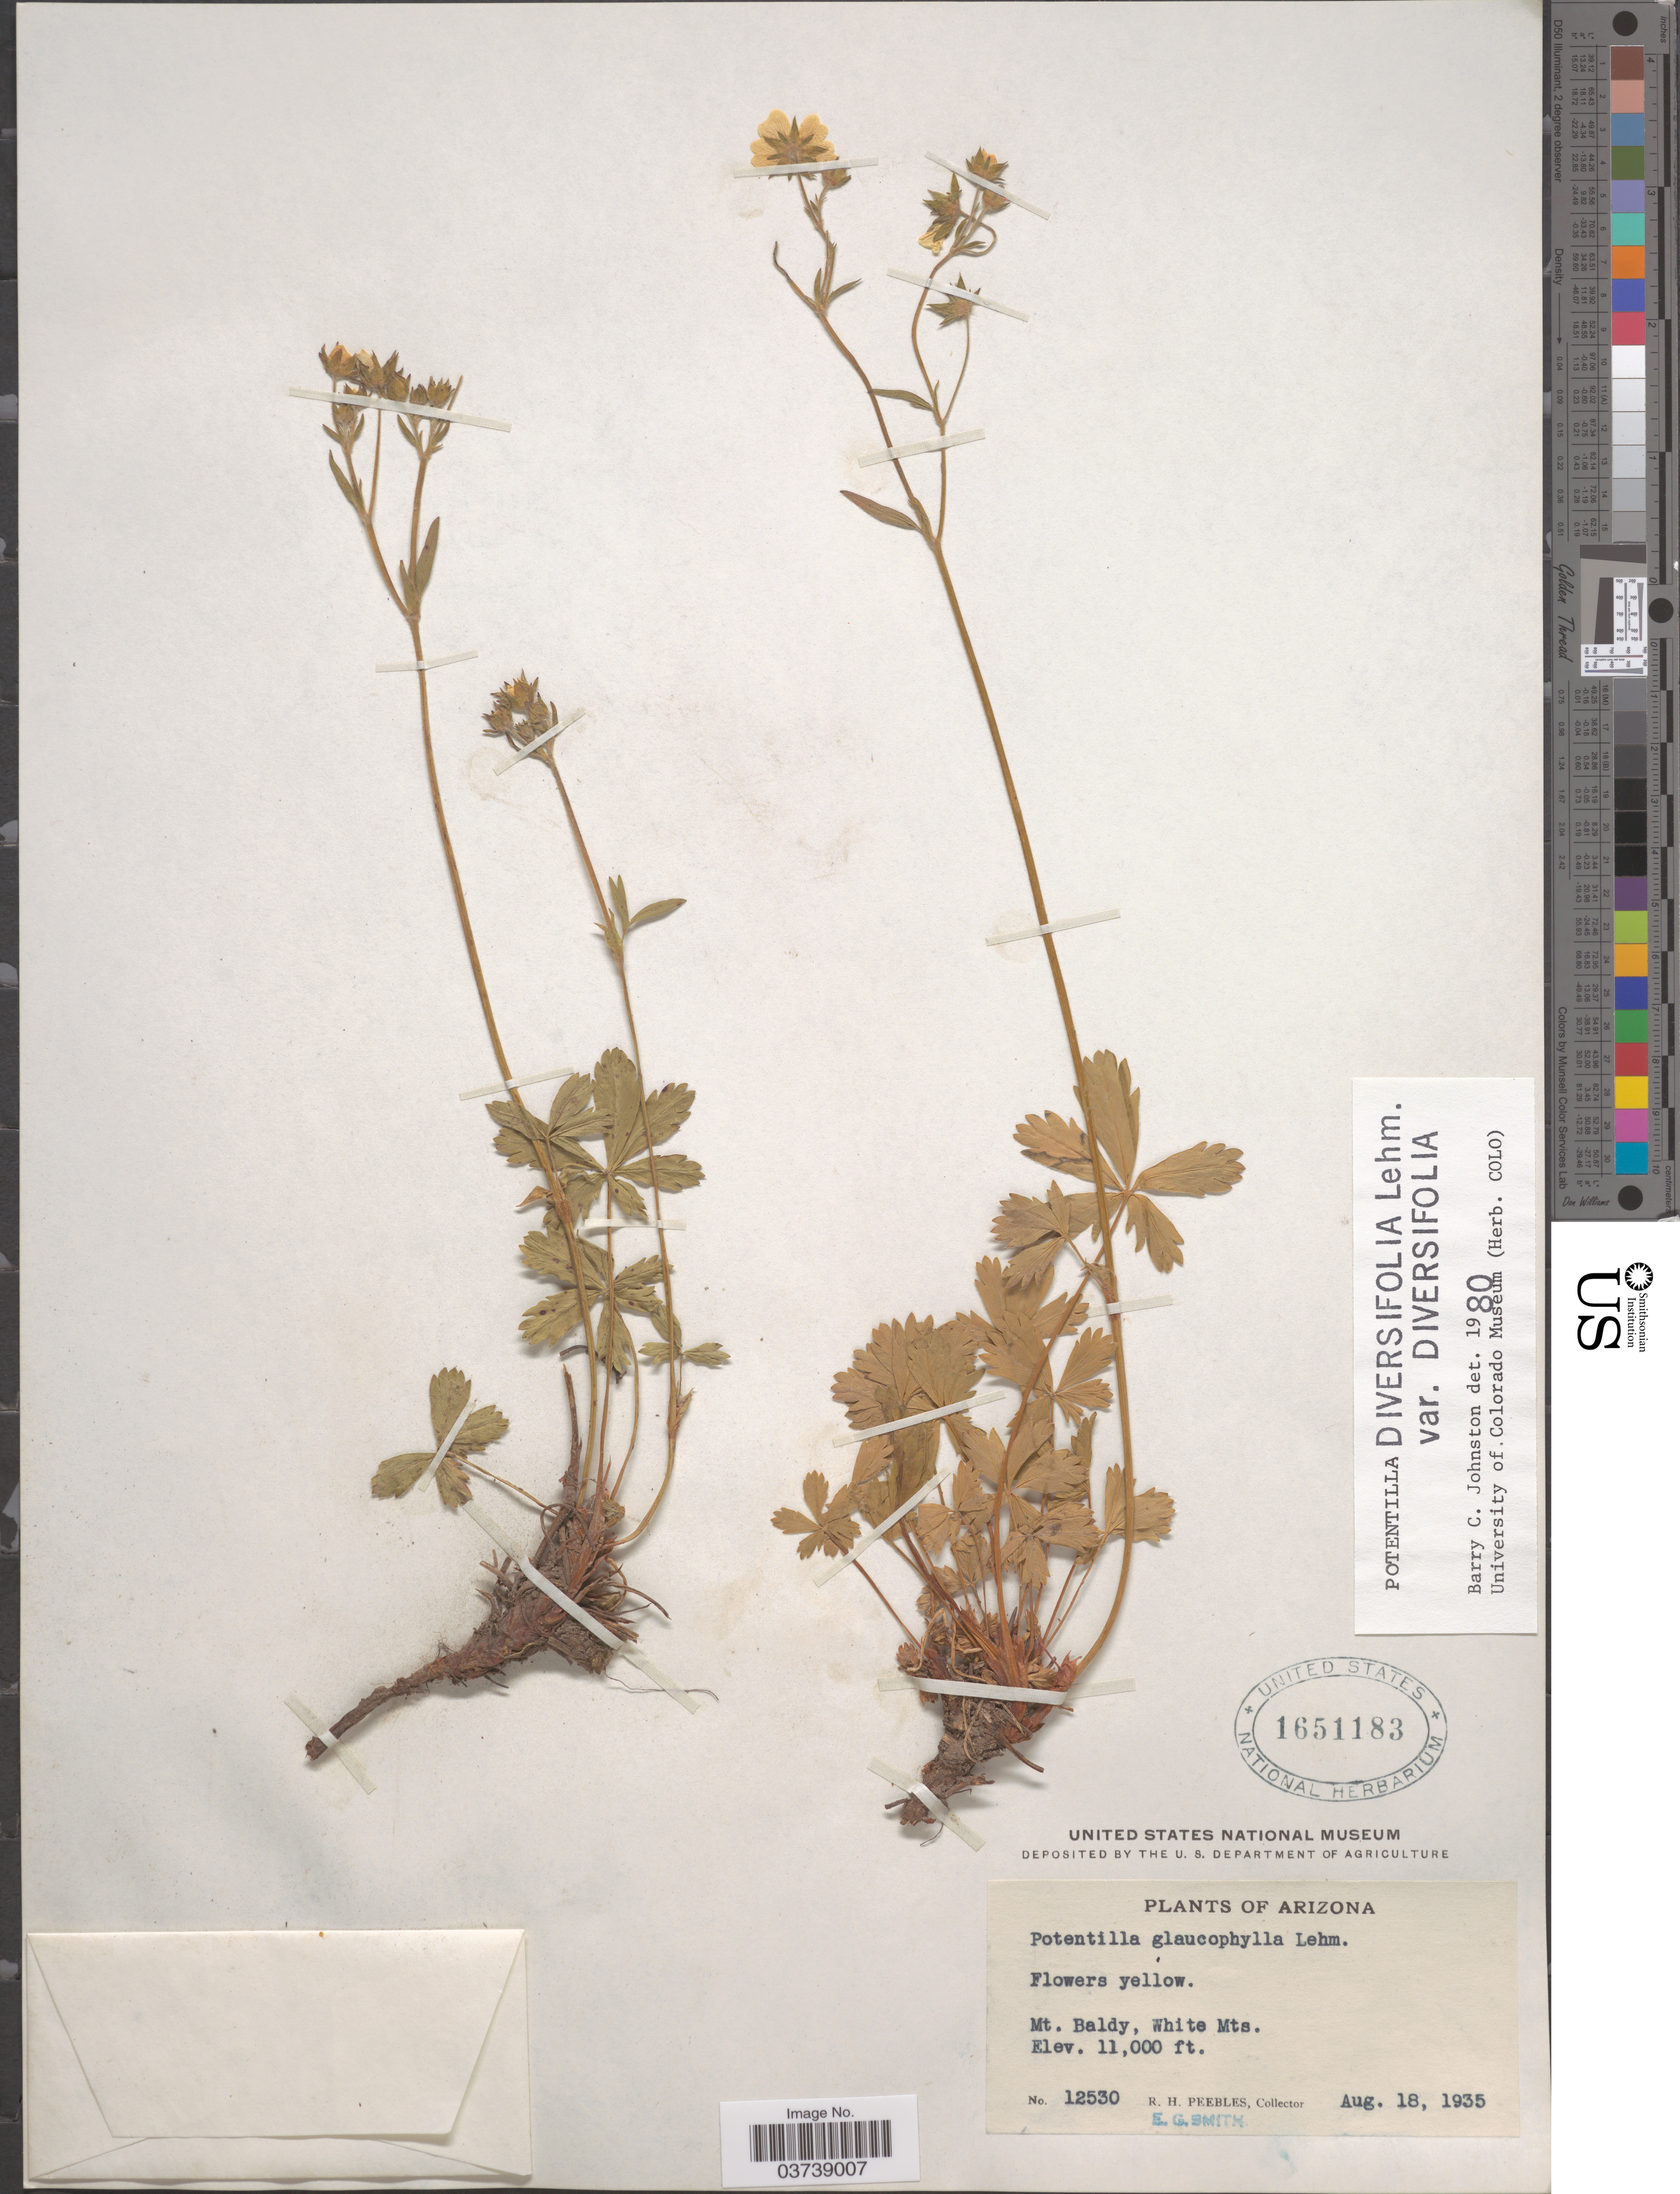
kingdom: Plantae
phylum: Tracheophyta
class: Magnoliopsida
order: Rosales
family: Rosaceae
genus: Potentilla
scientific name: Potentilla diversifolia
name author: Lehm.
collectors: R. H. Peebles & E. G. Smith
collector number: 12530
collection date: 1935-08-18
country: United States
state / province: Arizona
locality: Mt. Baldy, White Mts.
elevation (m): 3353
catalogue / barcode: US 1651183